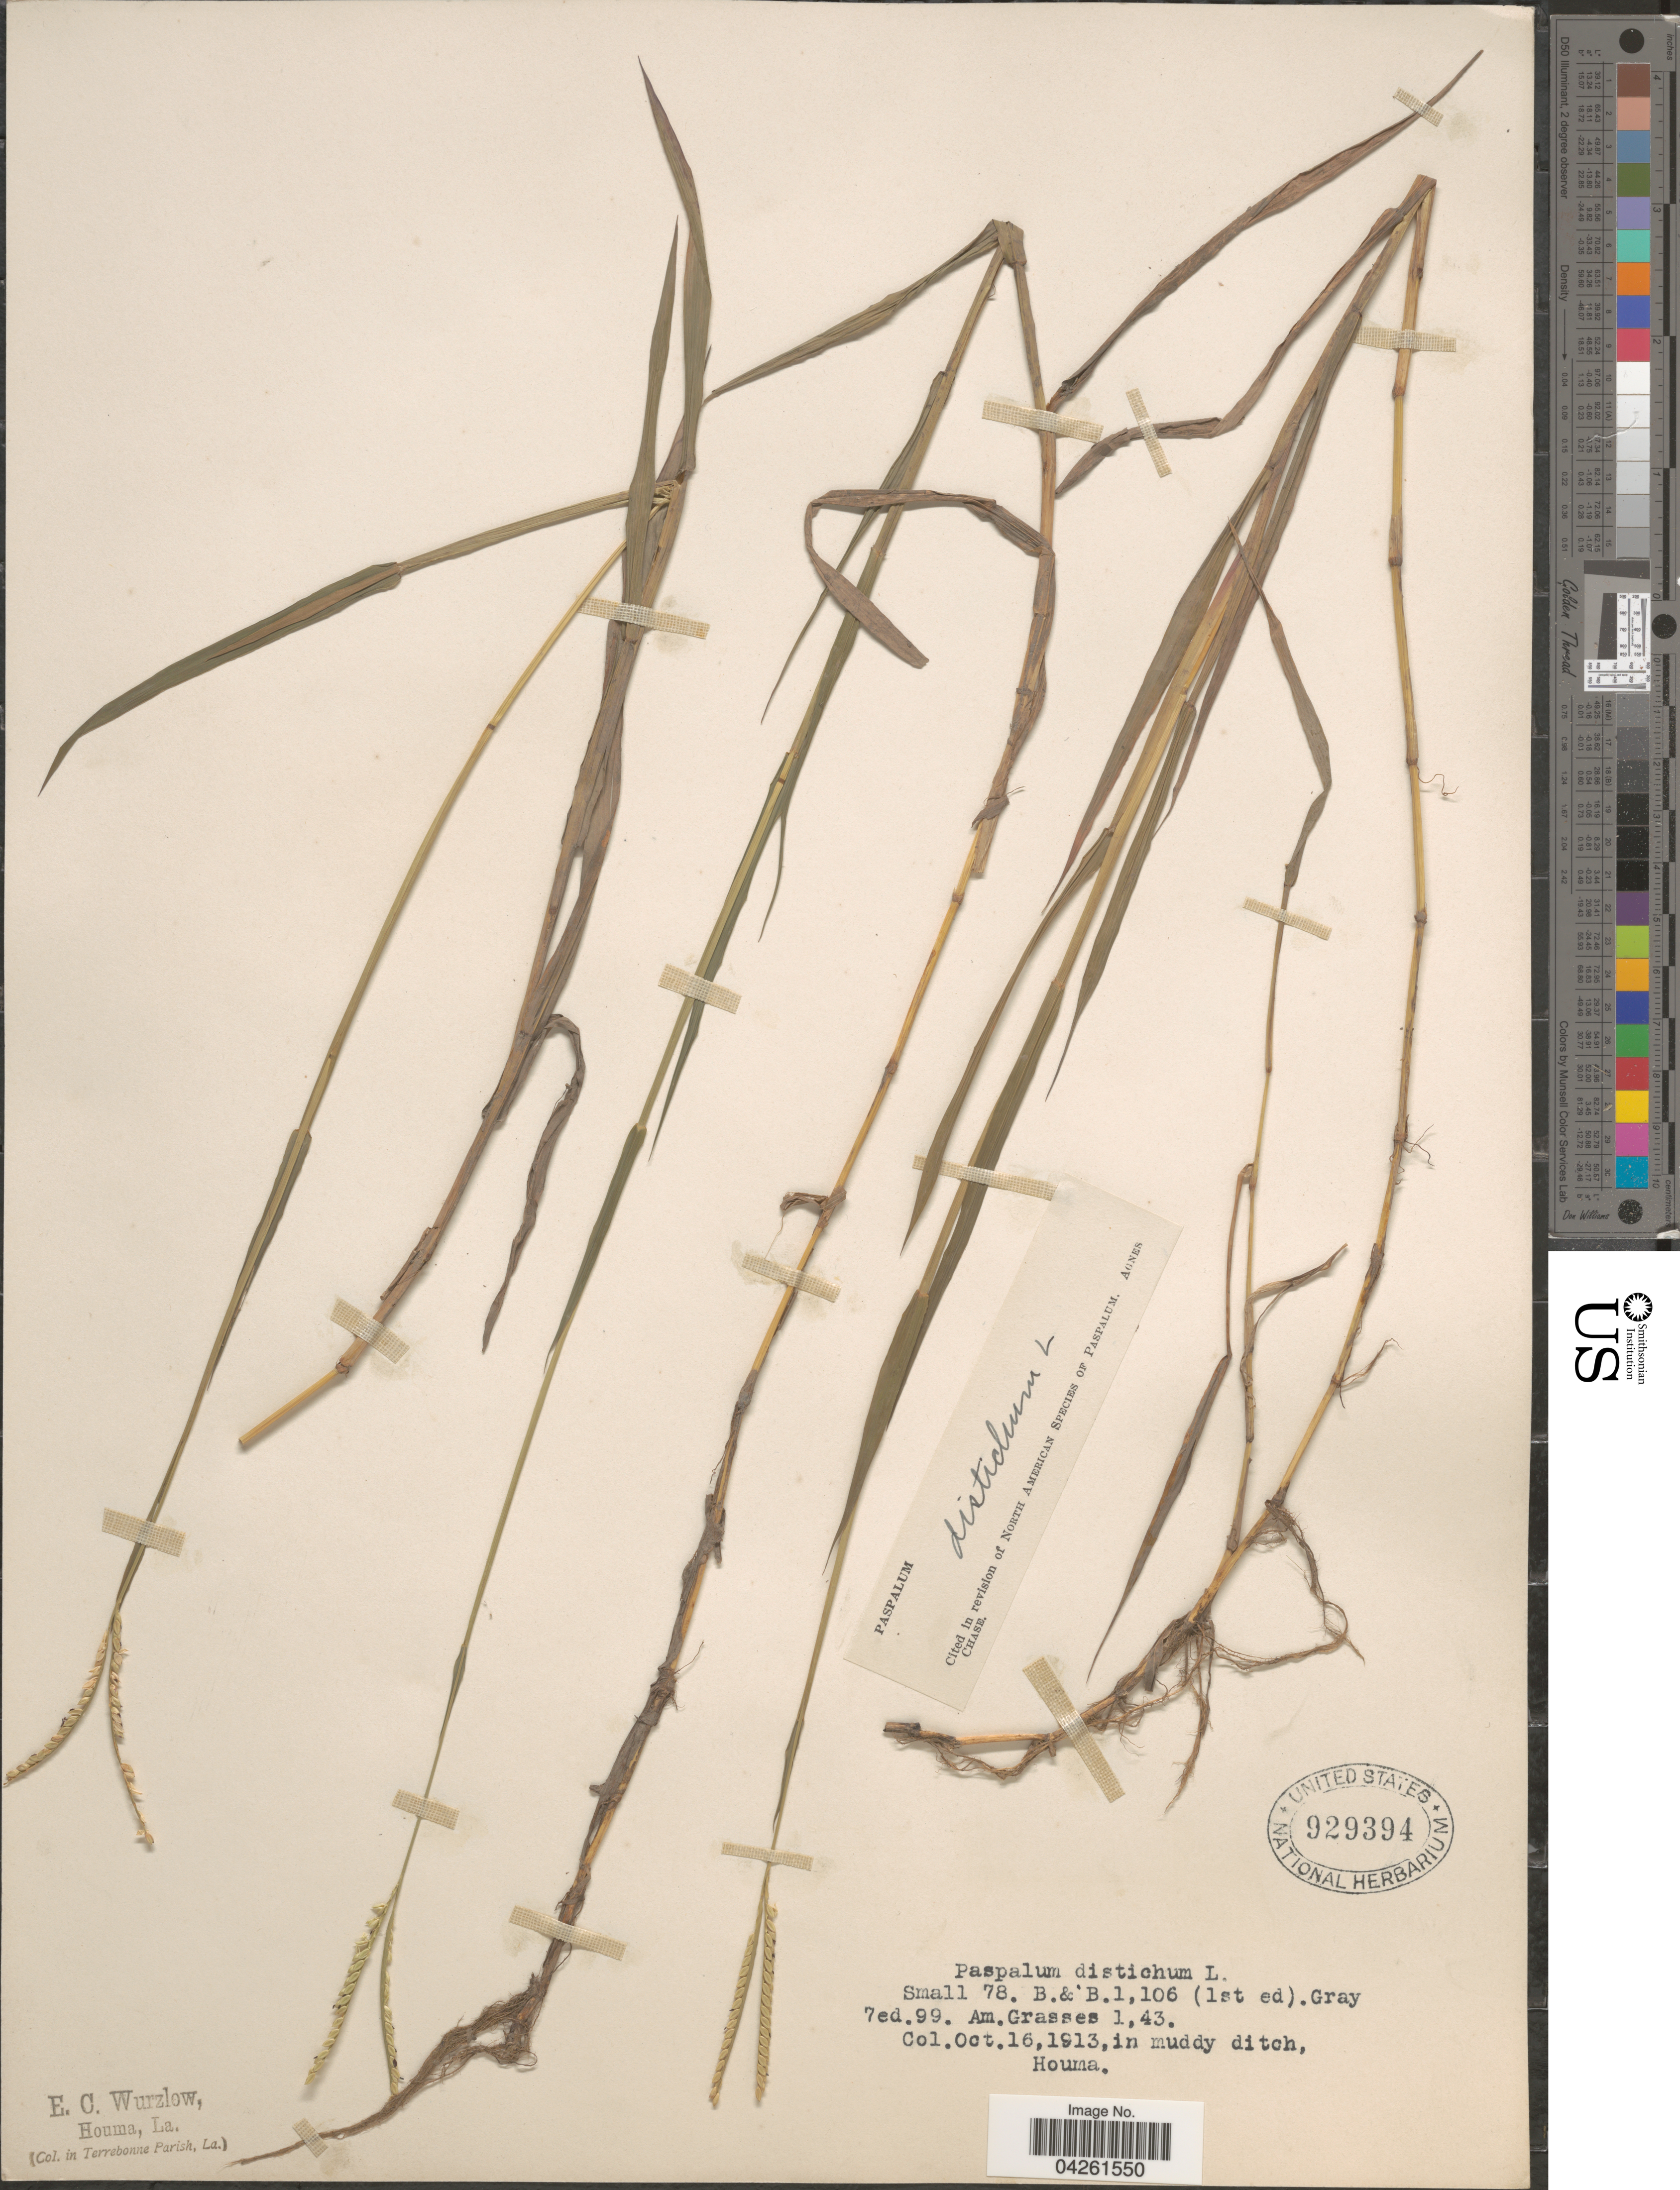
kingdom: Plantae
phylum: Tracheophyta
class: Liliopsida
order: Poales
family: Poaceae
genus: Paspalum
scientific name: Paspalum distichum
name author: L.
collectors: E. Wurzlow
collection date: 1913-10-16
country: United States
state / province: Louisiana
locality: In Terrebonne Parish. Houma.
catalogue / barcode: US 929394